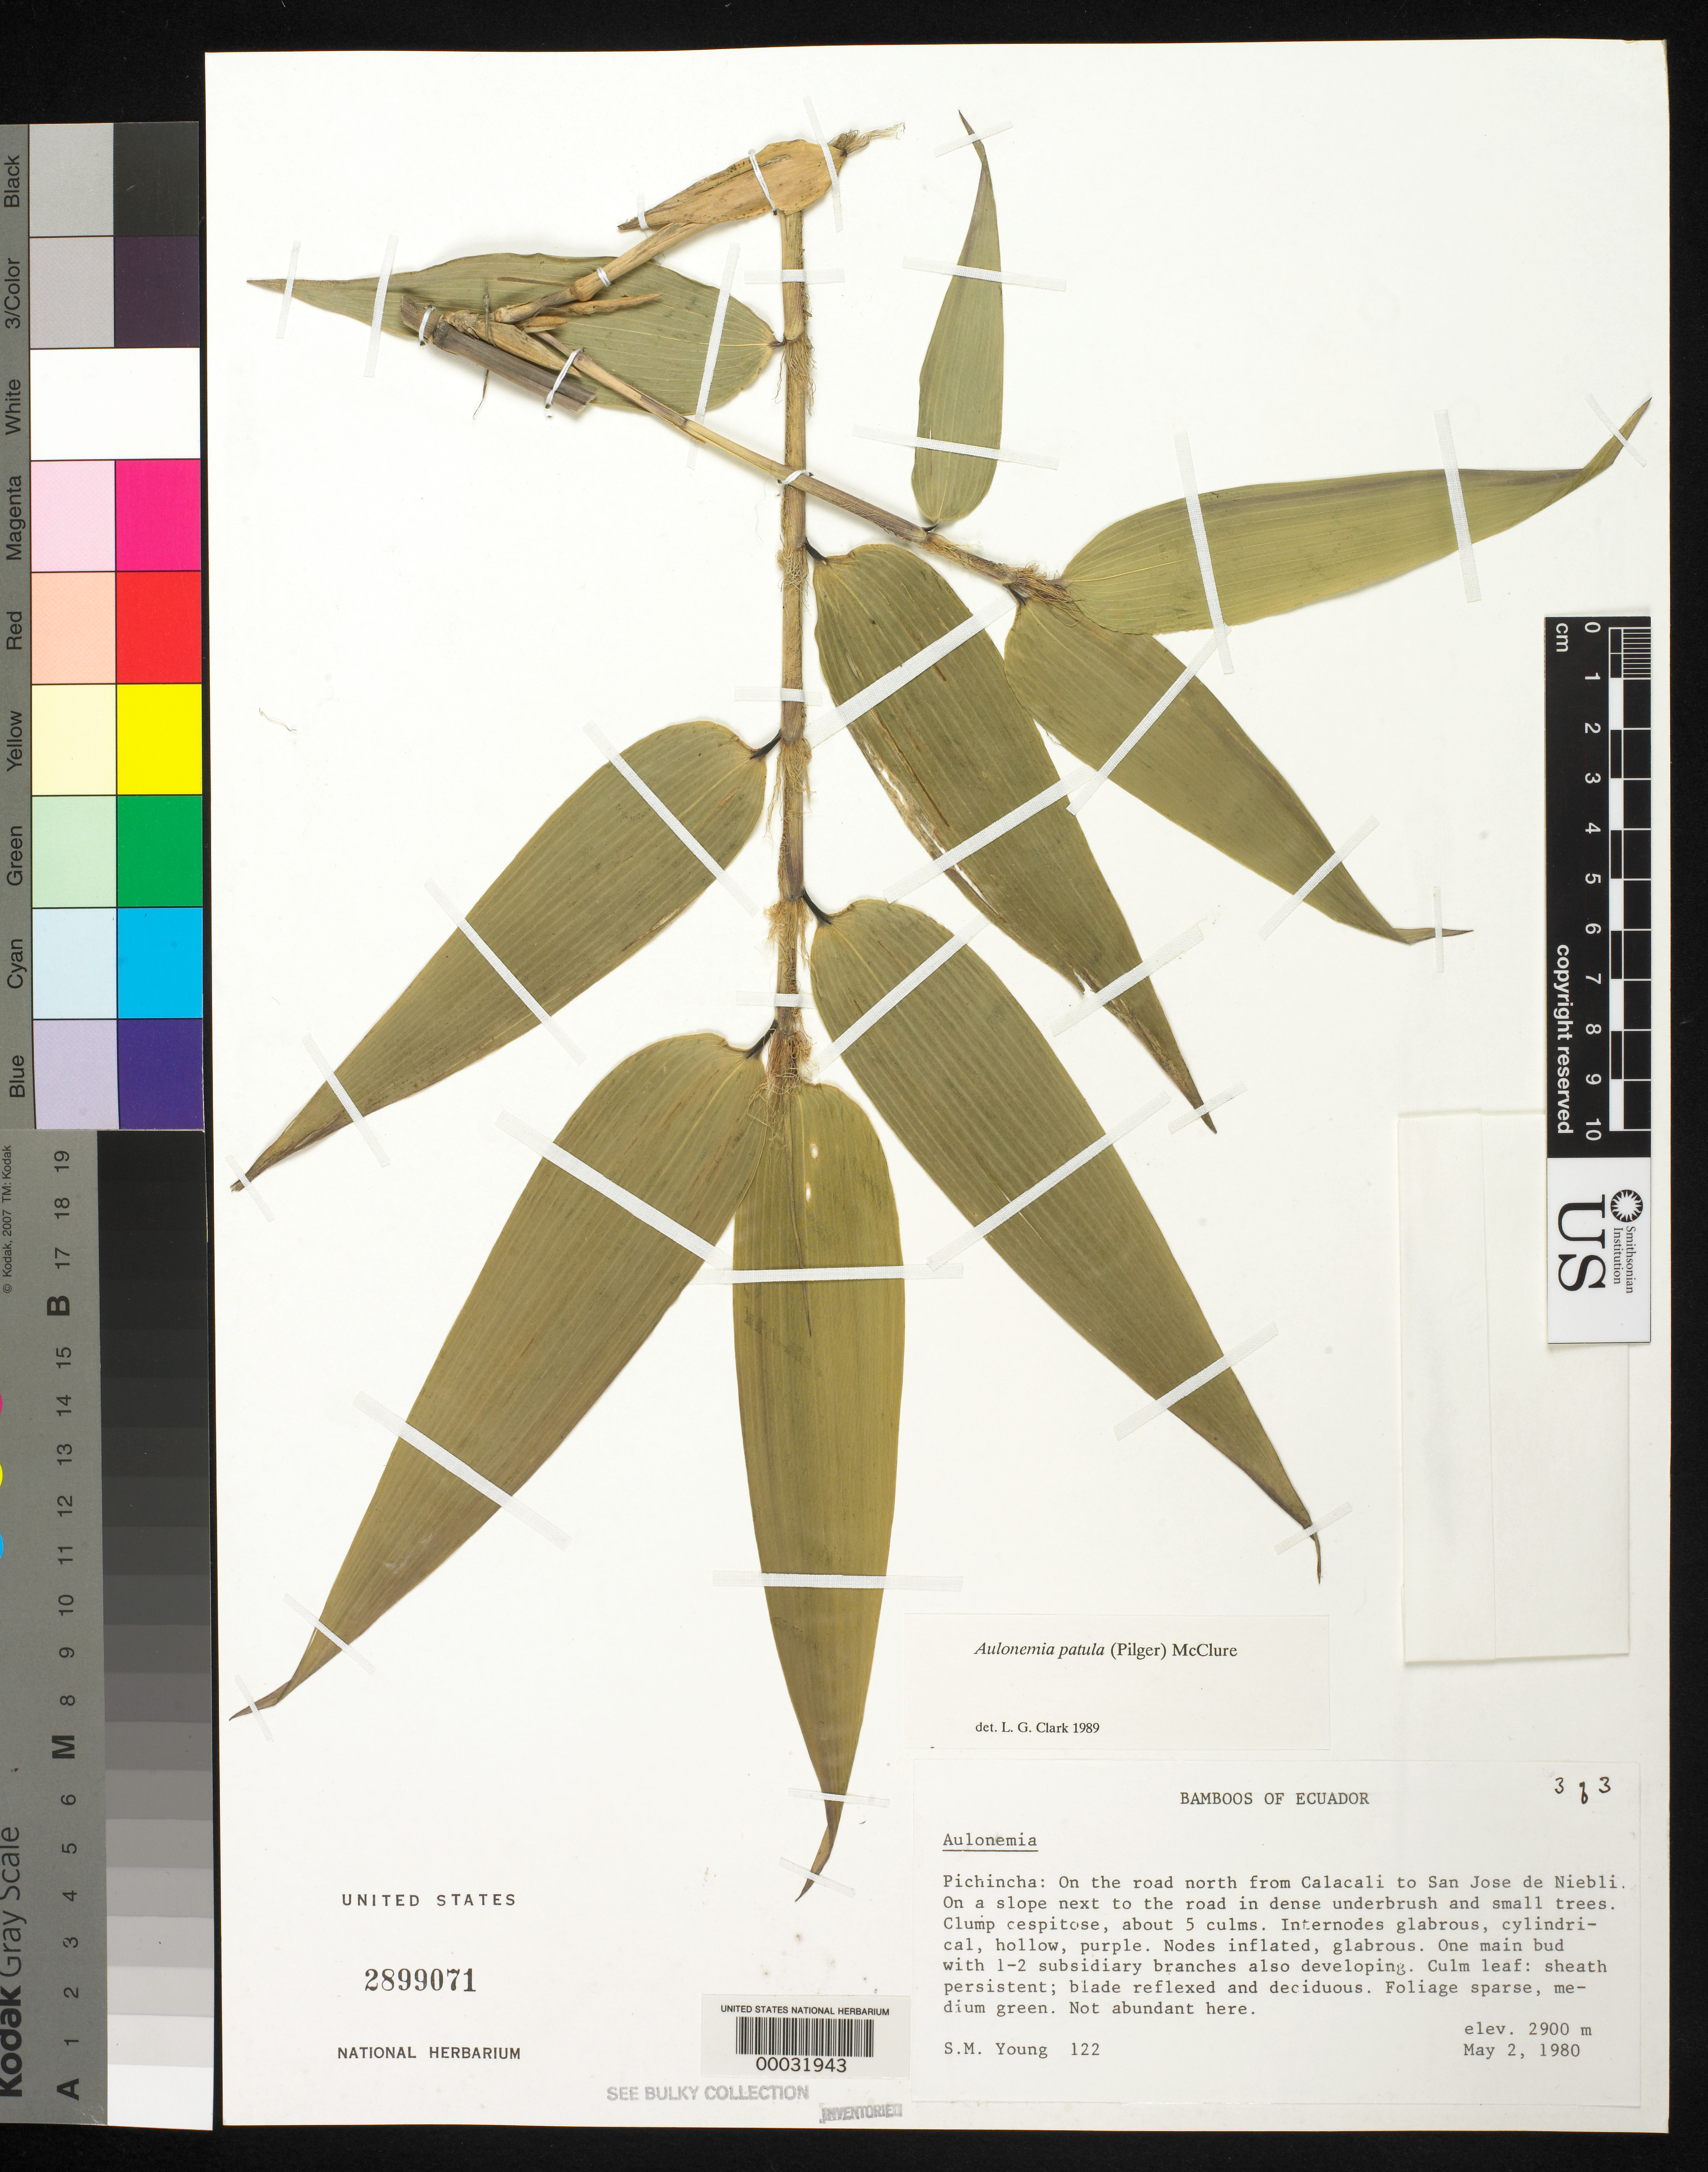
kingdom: Plantae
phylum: Tracheophyta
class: Liliopsida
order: Poales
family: Poaceae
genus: Aulonemia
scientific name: Aulonemia patula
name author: (Pilg.) McClure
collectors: S. Young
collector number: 122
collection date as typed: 02 May 1980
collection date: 1980-05-02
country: Ecuador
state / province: Pichincha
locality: CalaCali, San Jose de niebli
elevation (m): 2900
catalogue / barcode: US 2899071